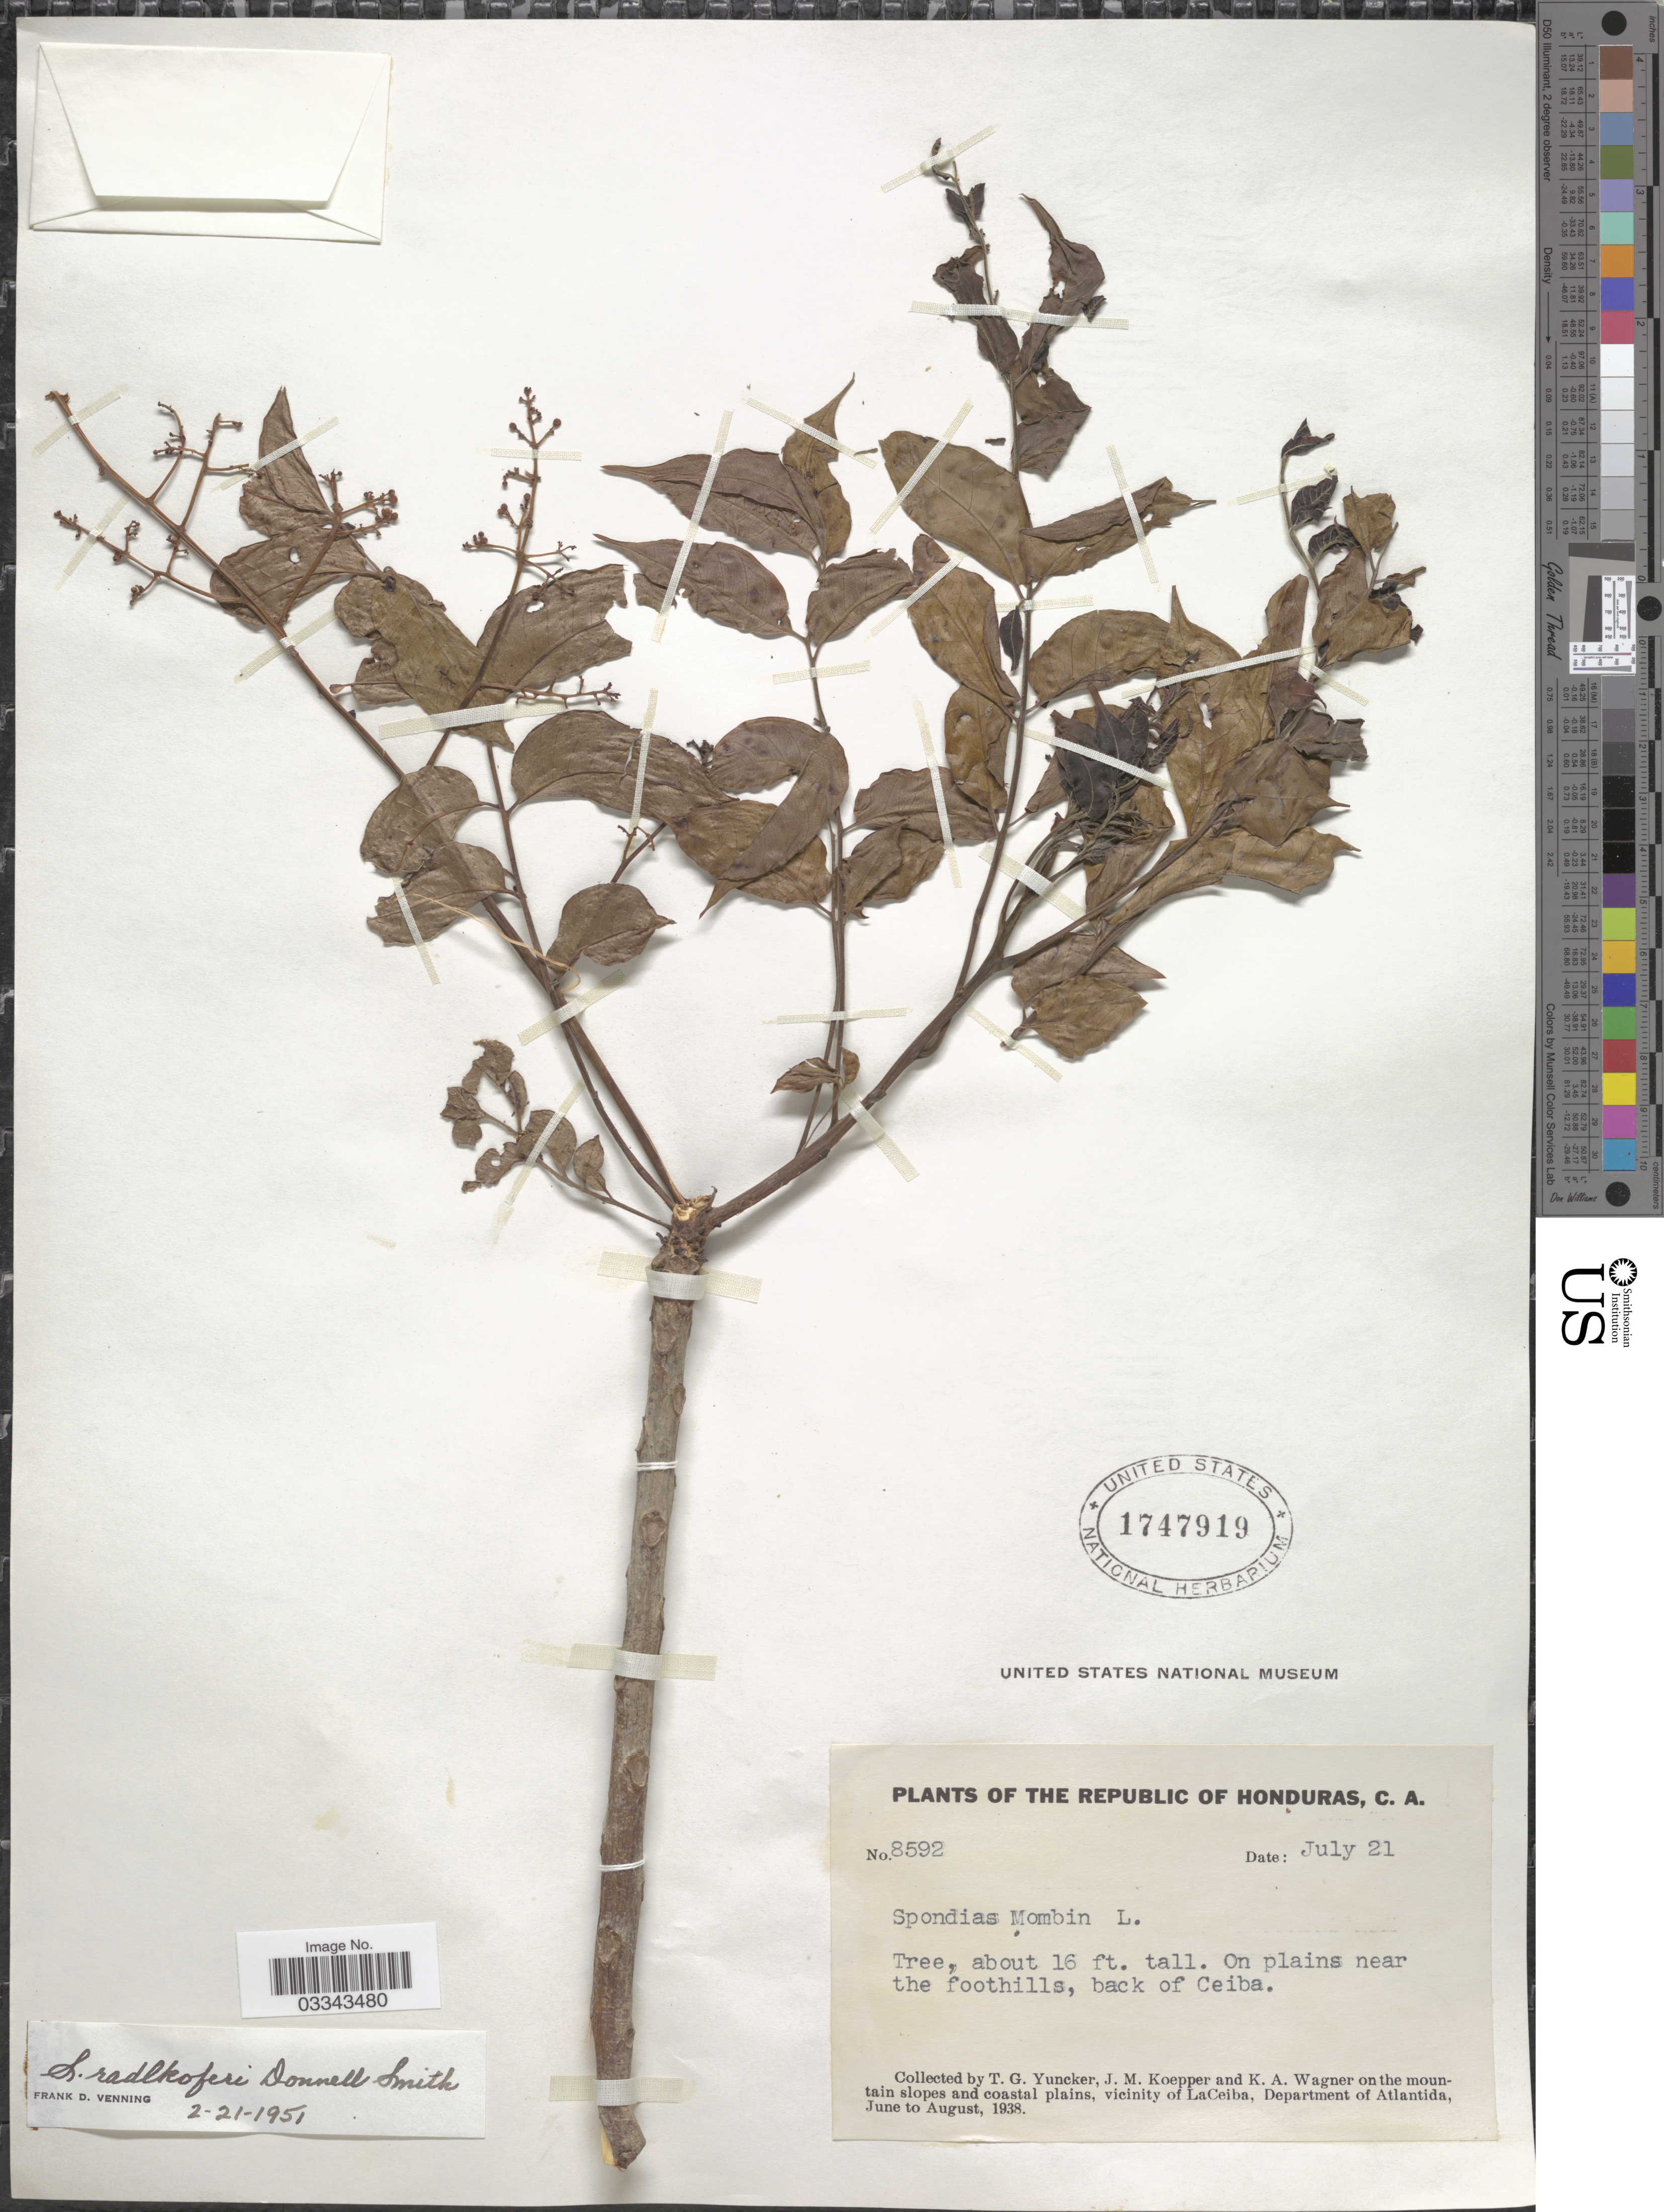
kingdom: Plantae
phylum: Tracheophyta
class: Magnoliopsida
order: Sapindales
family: Anacardiaceae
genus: Spondias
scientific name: Spondias radlkoferi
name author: Donn. Sm.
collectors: T. G. Yuncker, J. M. Koepper & K. A. Wagner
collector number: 8592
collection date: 1938-07-21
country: Honduras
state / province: Atlántida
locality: On plains near the foothills, back of Ceiba, on the mountain slopes and coastal plains, vicinity of LaCeiba, Department of Atlantida.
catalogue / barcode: US 1747919